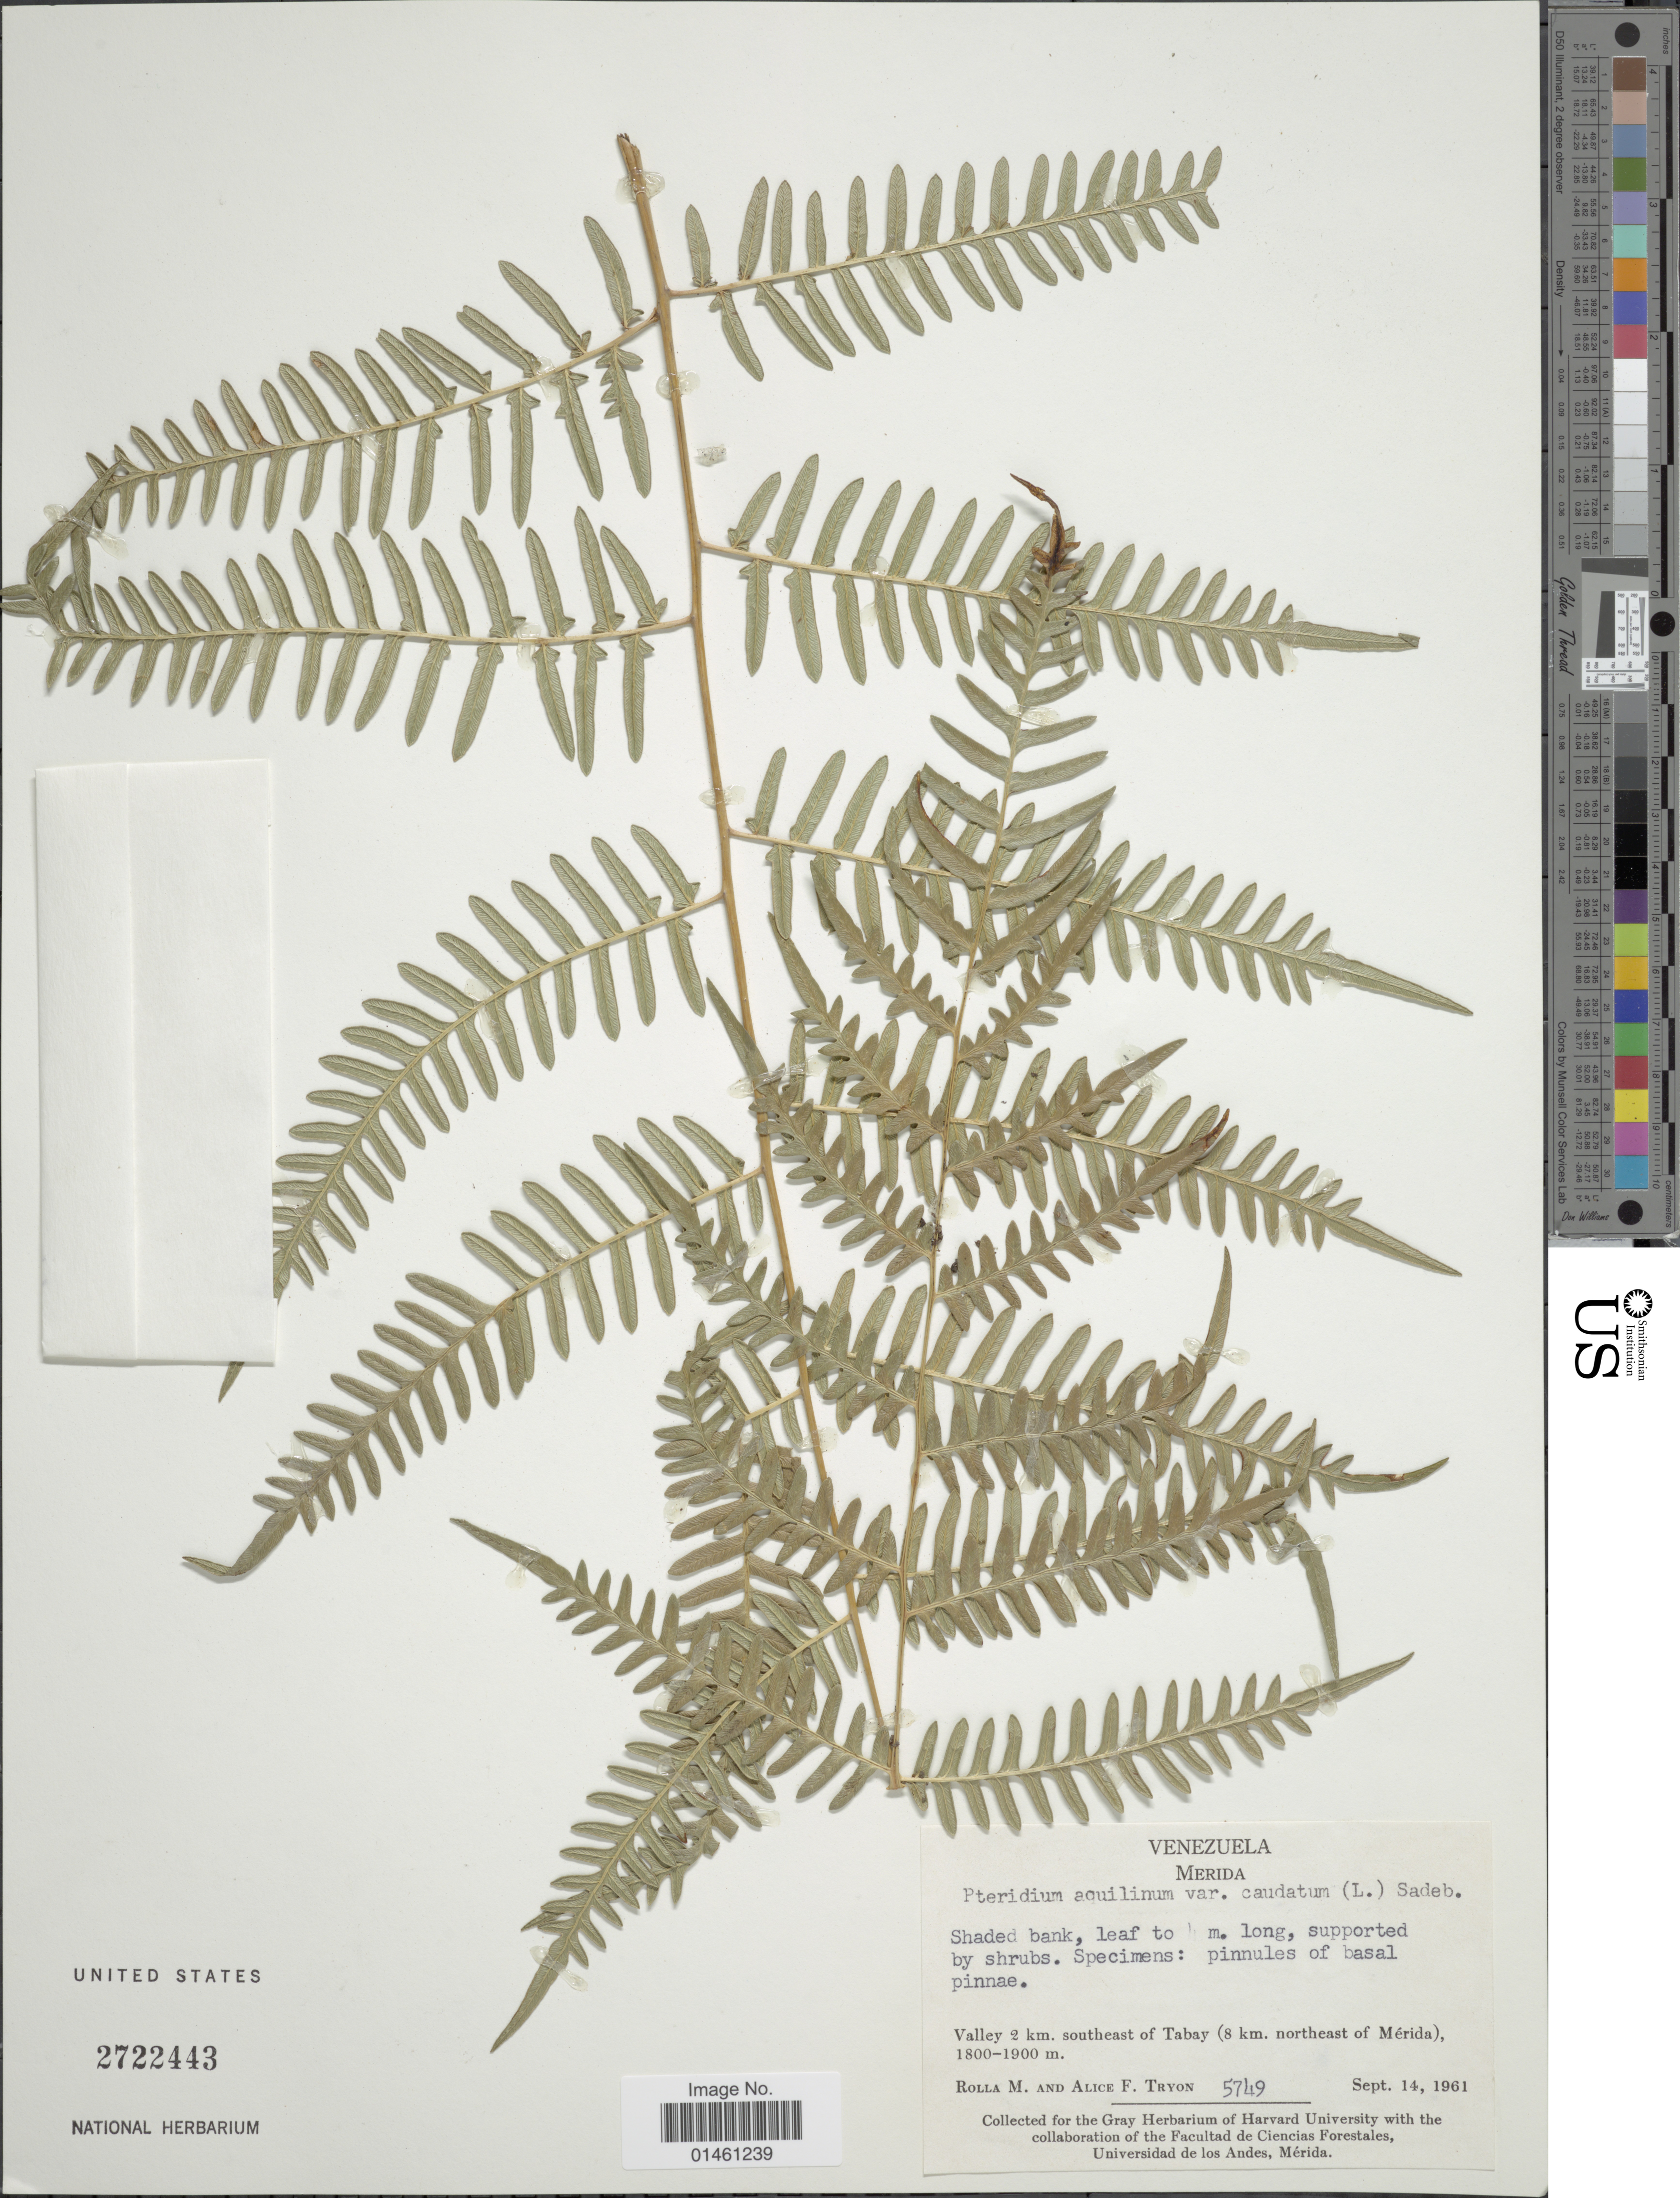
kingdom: Plantae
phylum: Tracheophyta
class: Polypodiopsida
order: Polypodiales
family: Dennstaedtiaceae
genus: Pteridium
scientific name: Pteridium caudatum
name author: (L.) Maxon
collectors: R. M. Tryon & A. F. Tryon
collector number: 5749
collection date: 1961-09-14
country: Venezuela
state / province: Mérida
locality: Merida, Valley 2km southeast of Tabay(8km northeast of Mérida)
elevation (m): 1800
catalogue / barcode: US 2722443